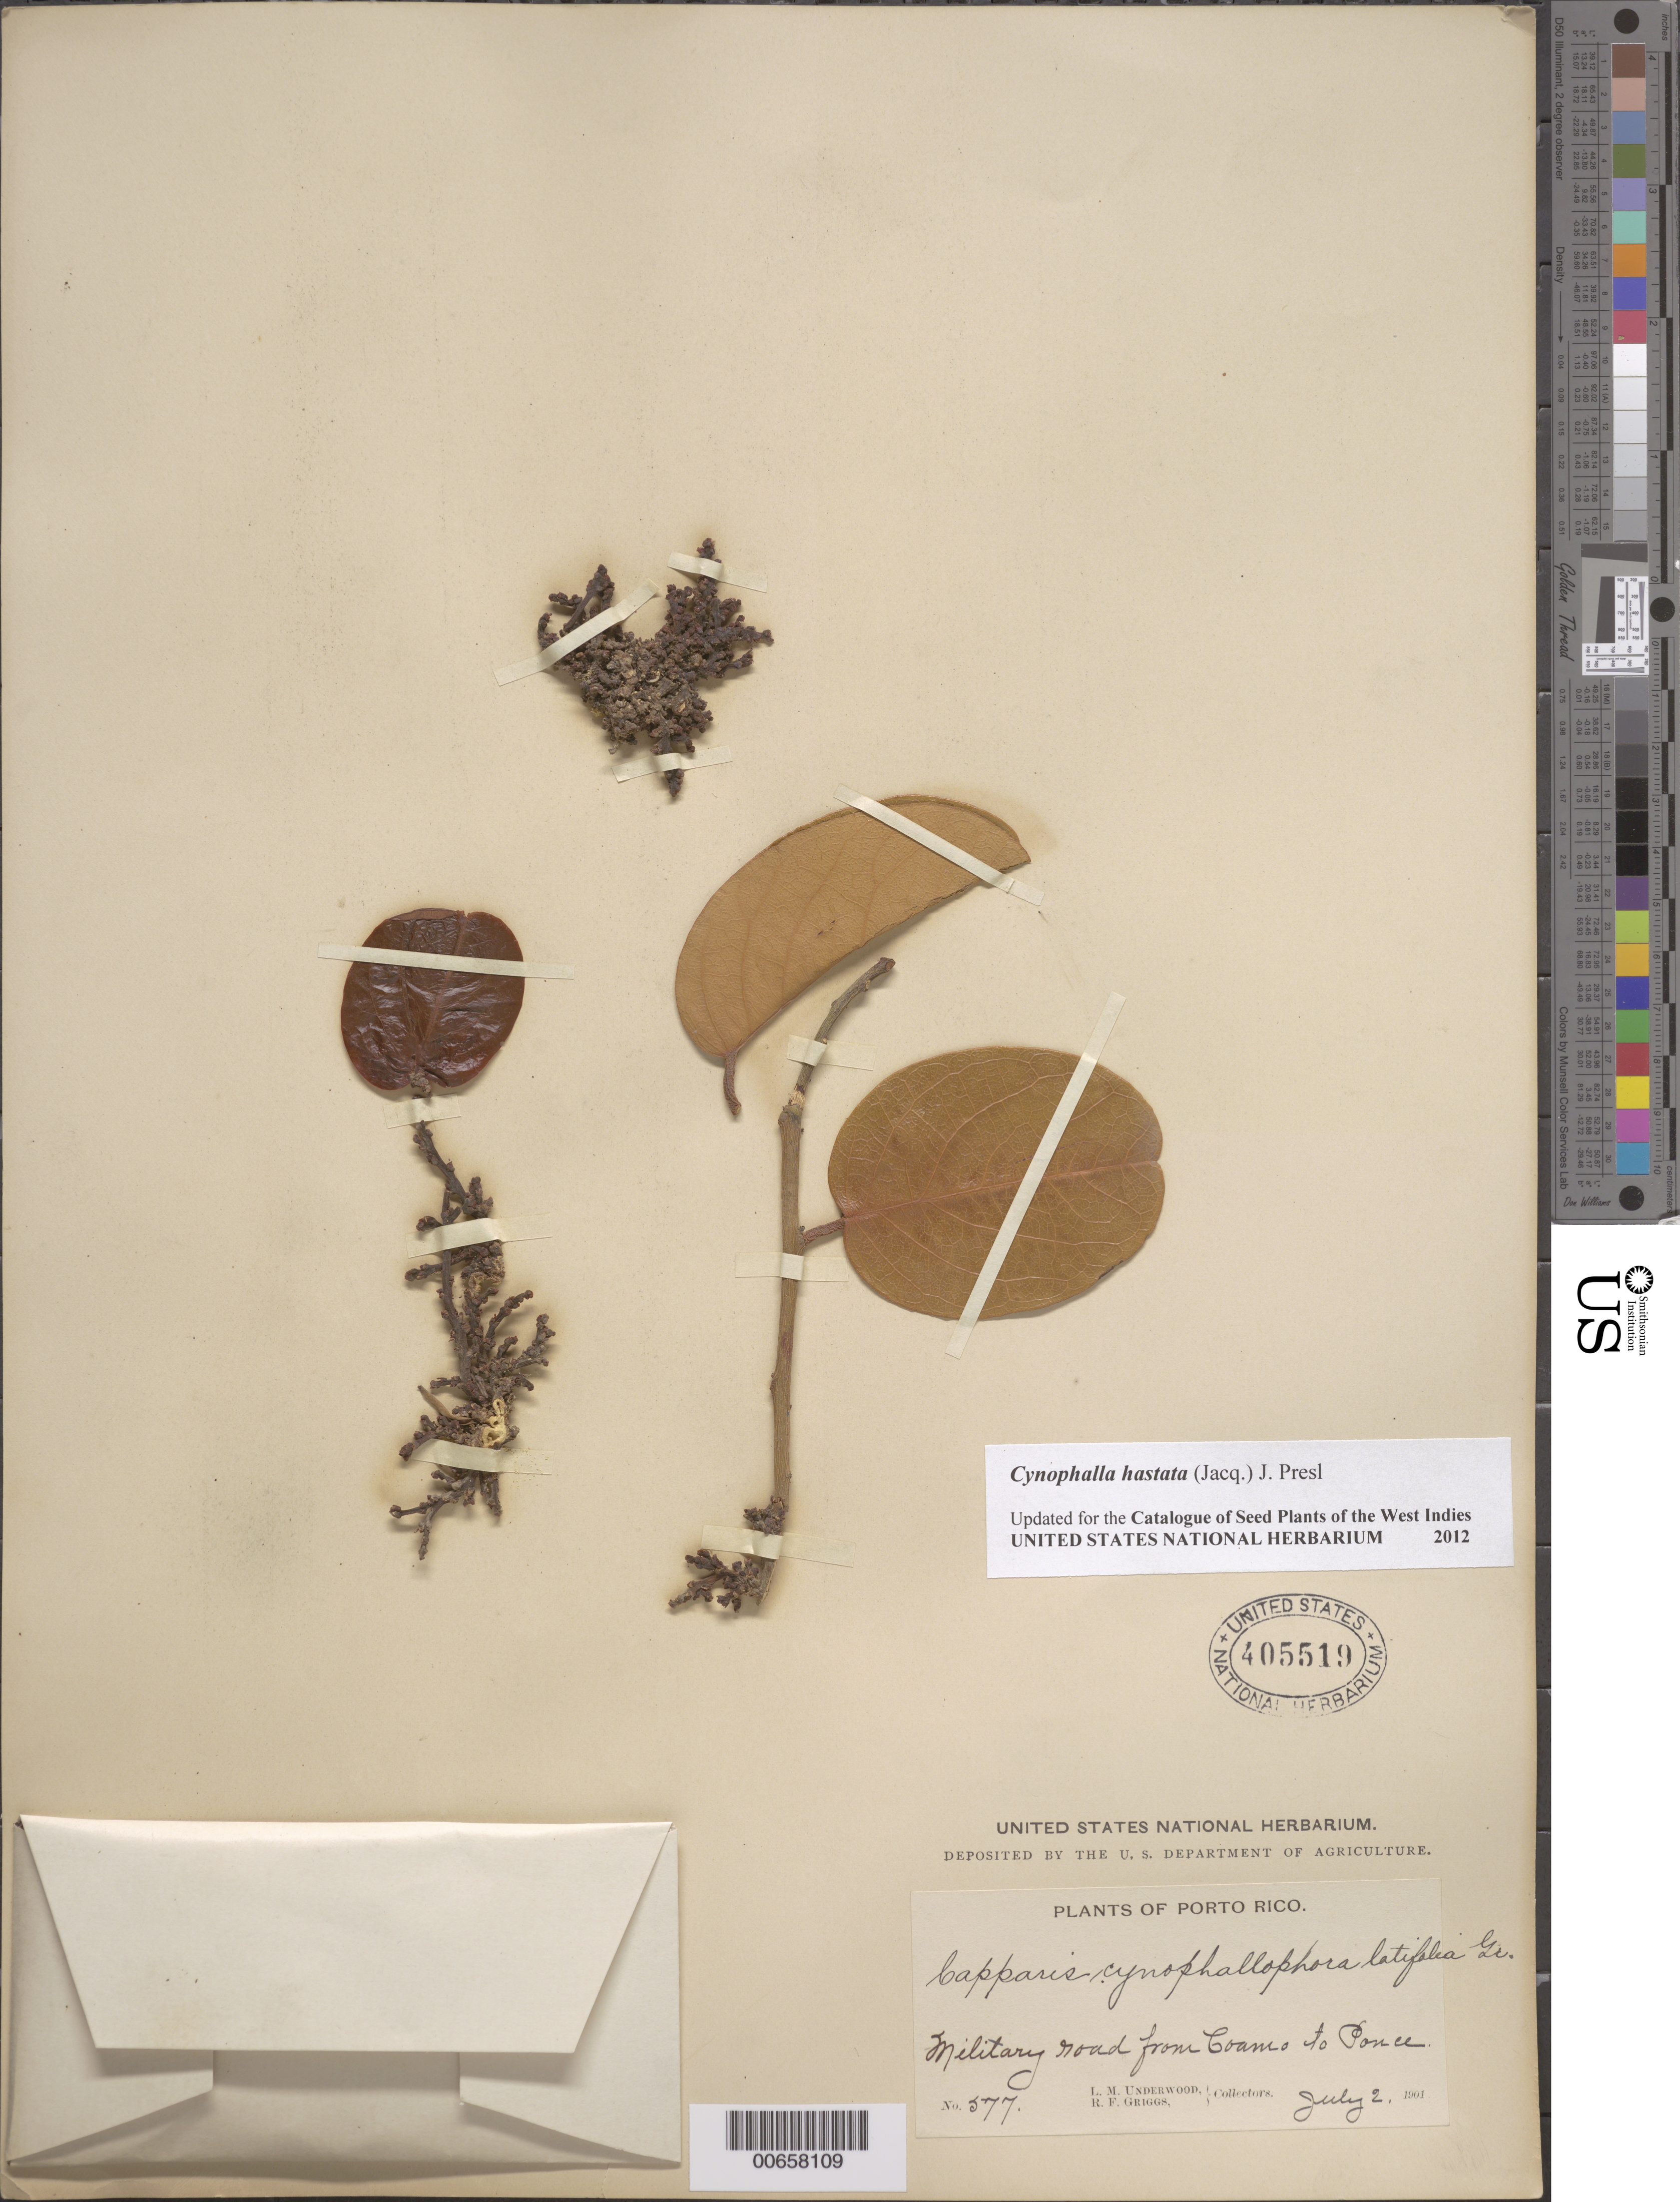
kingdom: Plantae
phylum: Tracheophyta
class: Magnoliopsida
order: Brassicales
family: Capparaceae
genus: Capparis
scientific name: Capparis cynophallophora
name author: L.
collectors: L. M. Underwood & R. F. Griggs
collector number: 577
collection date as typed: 02 Jul 1901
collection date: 1901-07-02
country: Puerto Rico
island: Greater Antilles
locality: Coamo to Ponce, Military road from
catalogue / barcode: US 405519